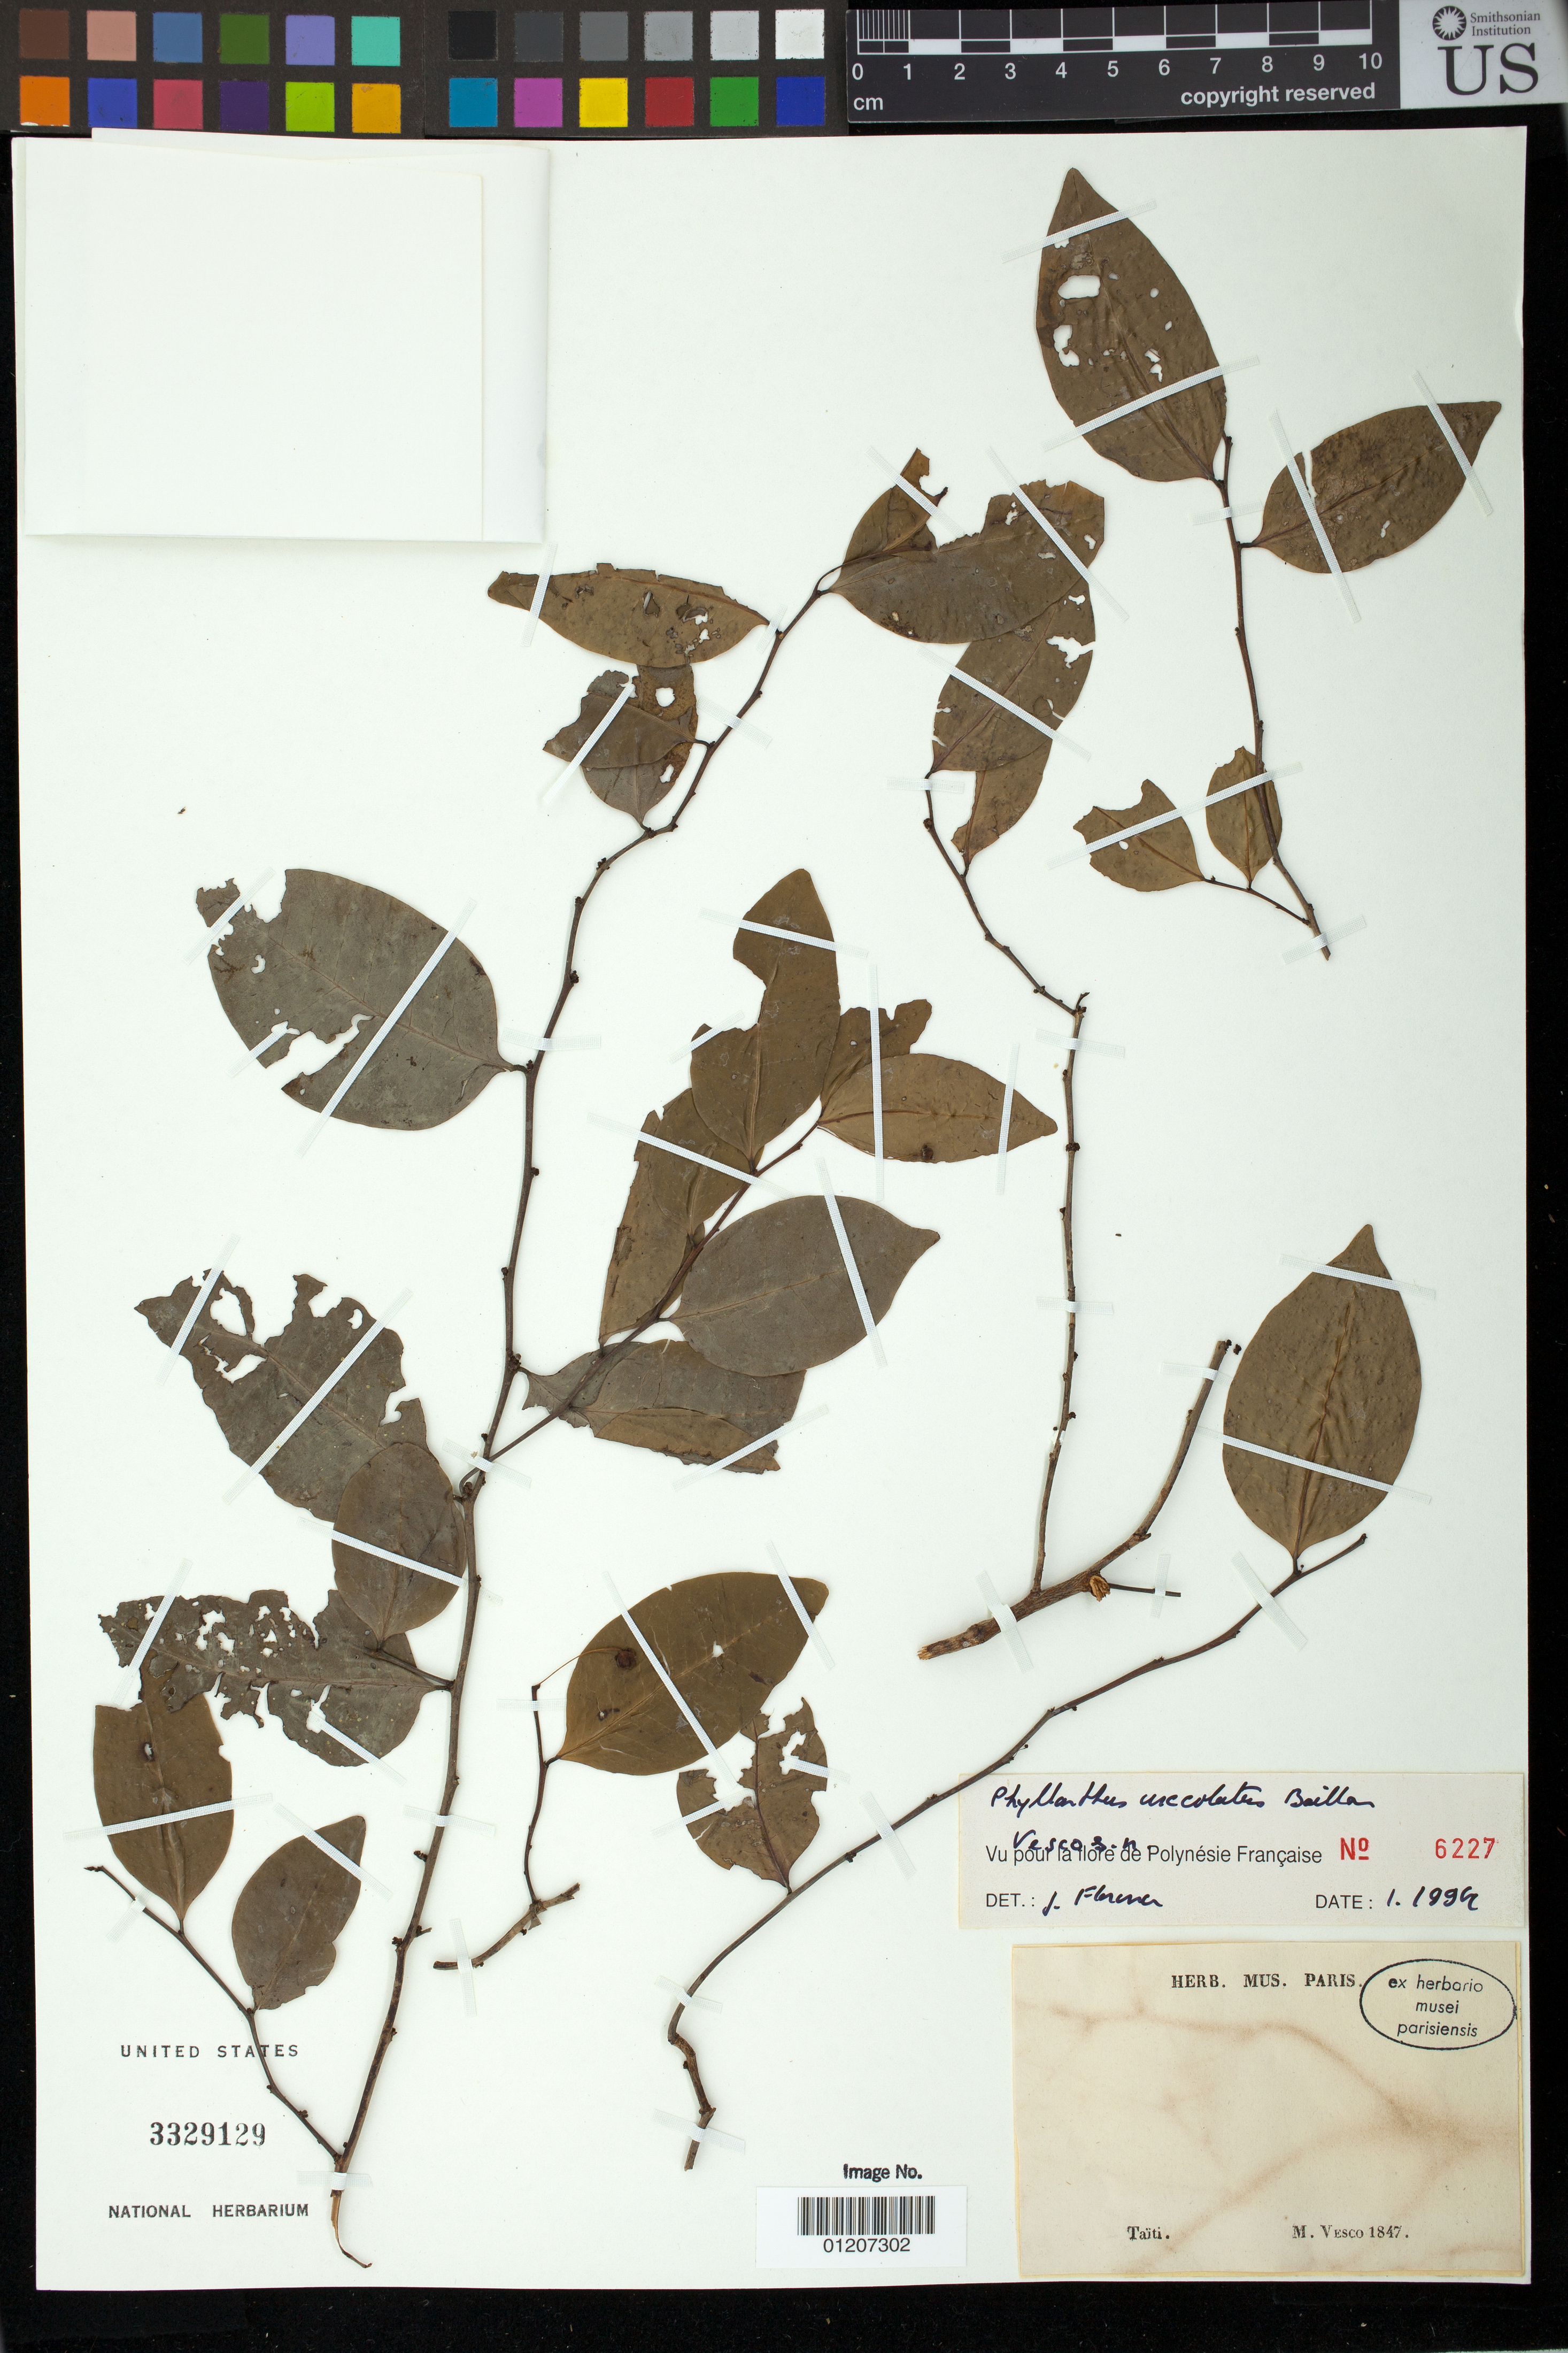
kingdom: Plantae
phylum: Tracheophyta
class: Magnoliopsida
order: Malpighiales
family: Phyllanthaceae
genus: Phyllanthus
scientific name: Phyllanthus urceolatus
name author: Baill.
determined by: Florence, J.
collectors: M. Vesco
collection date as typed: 1847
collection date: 1847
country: French Polynesia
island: Tahiti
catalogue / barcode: US 3329129